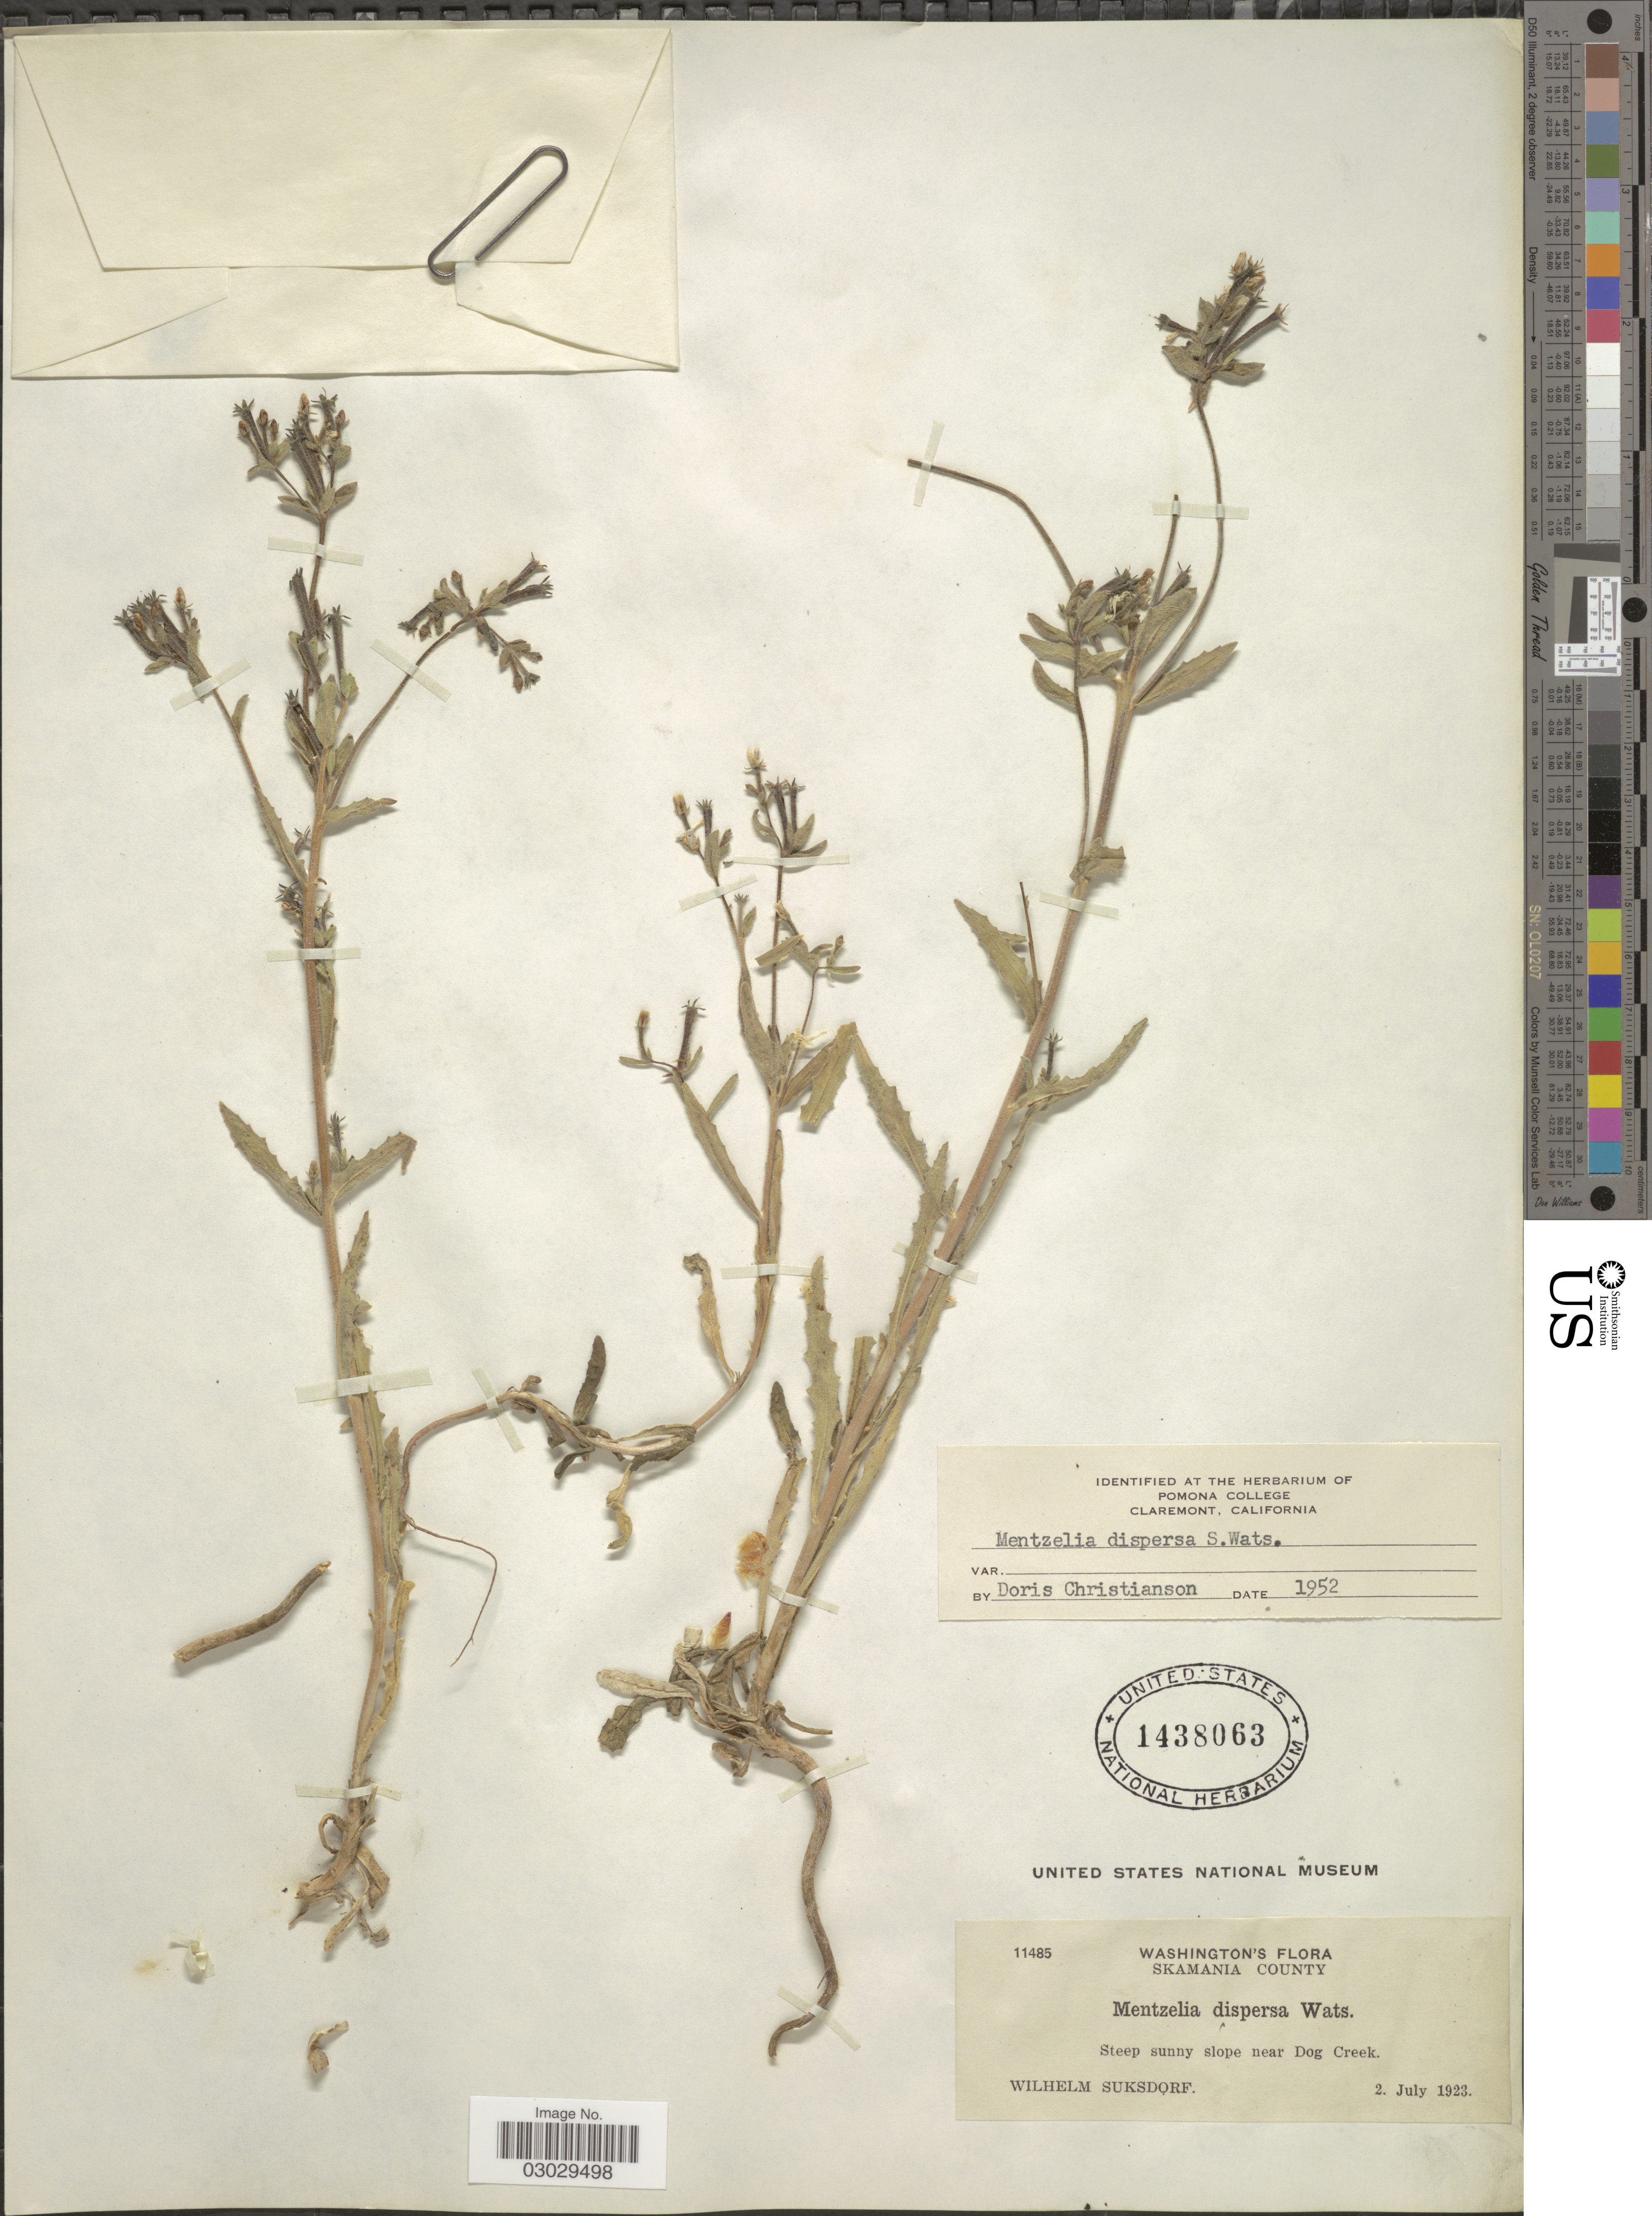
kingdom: Plantae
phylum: Tracheophyta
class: Magnoliopsida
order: Cornales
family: Loasaceae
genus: Mentzelia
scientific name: Mentzelia dispersa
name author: S. Watson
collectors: W. N. Suksdorf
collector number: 11485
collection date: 1923-07-02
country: United States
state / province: Washington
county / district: Skamania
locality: Skamania County. Steep sunny slope near Dog Creek.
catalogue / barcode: US 1438063